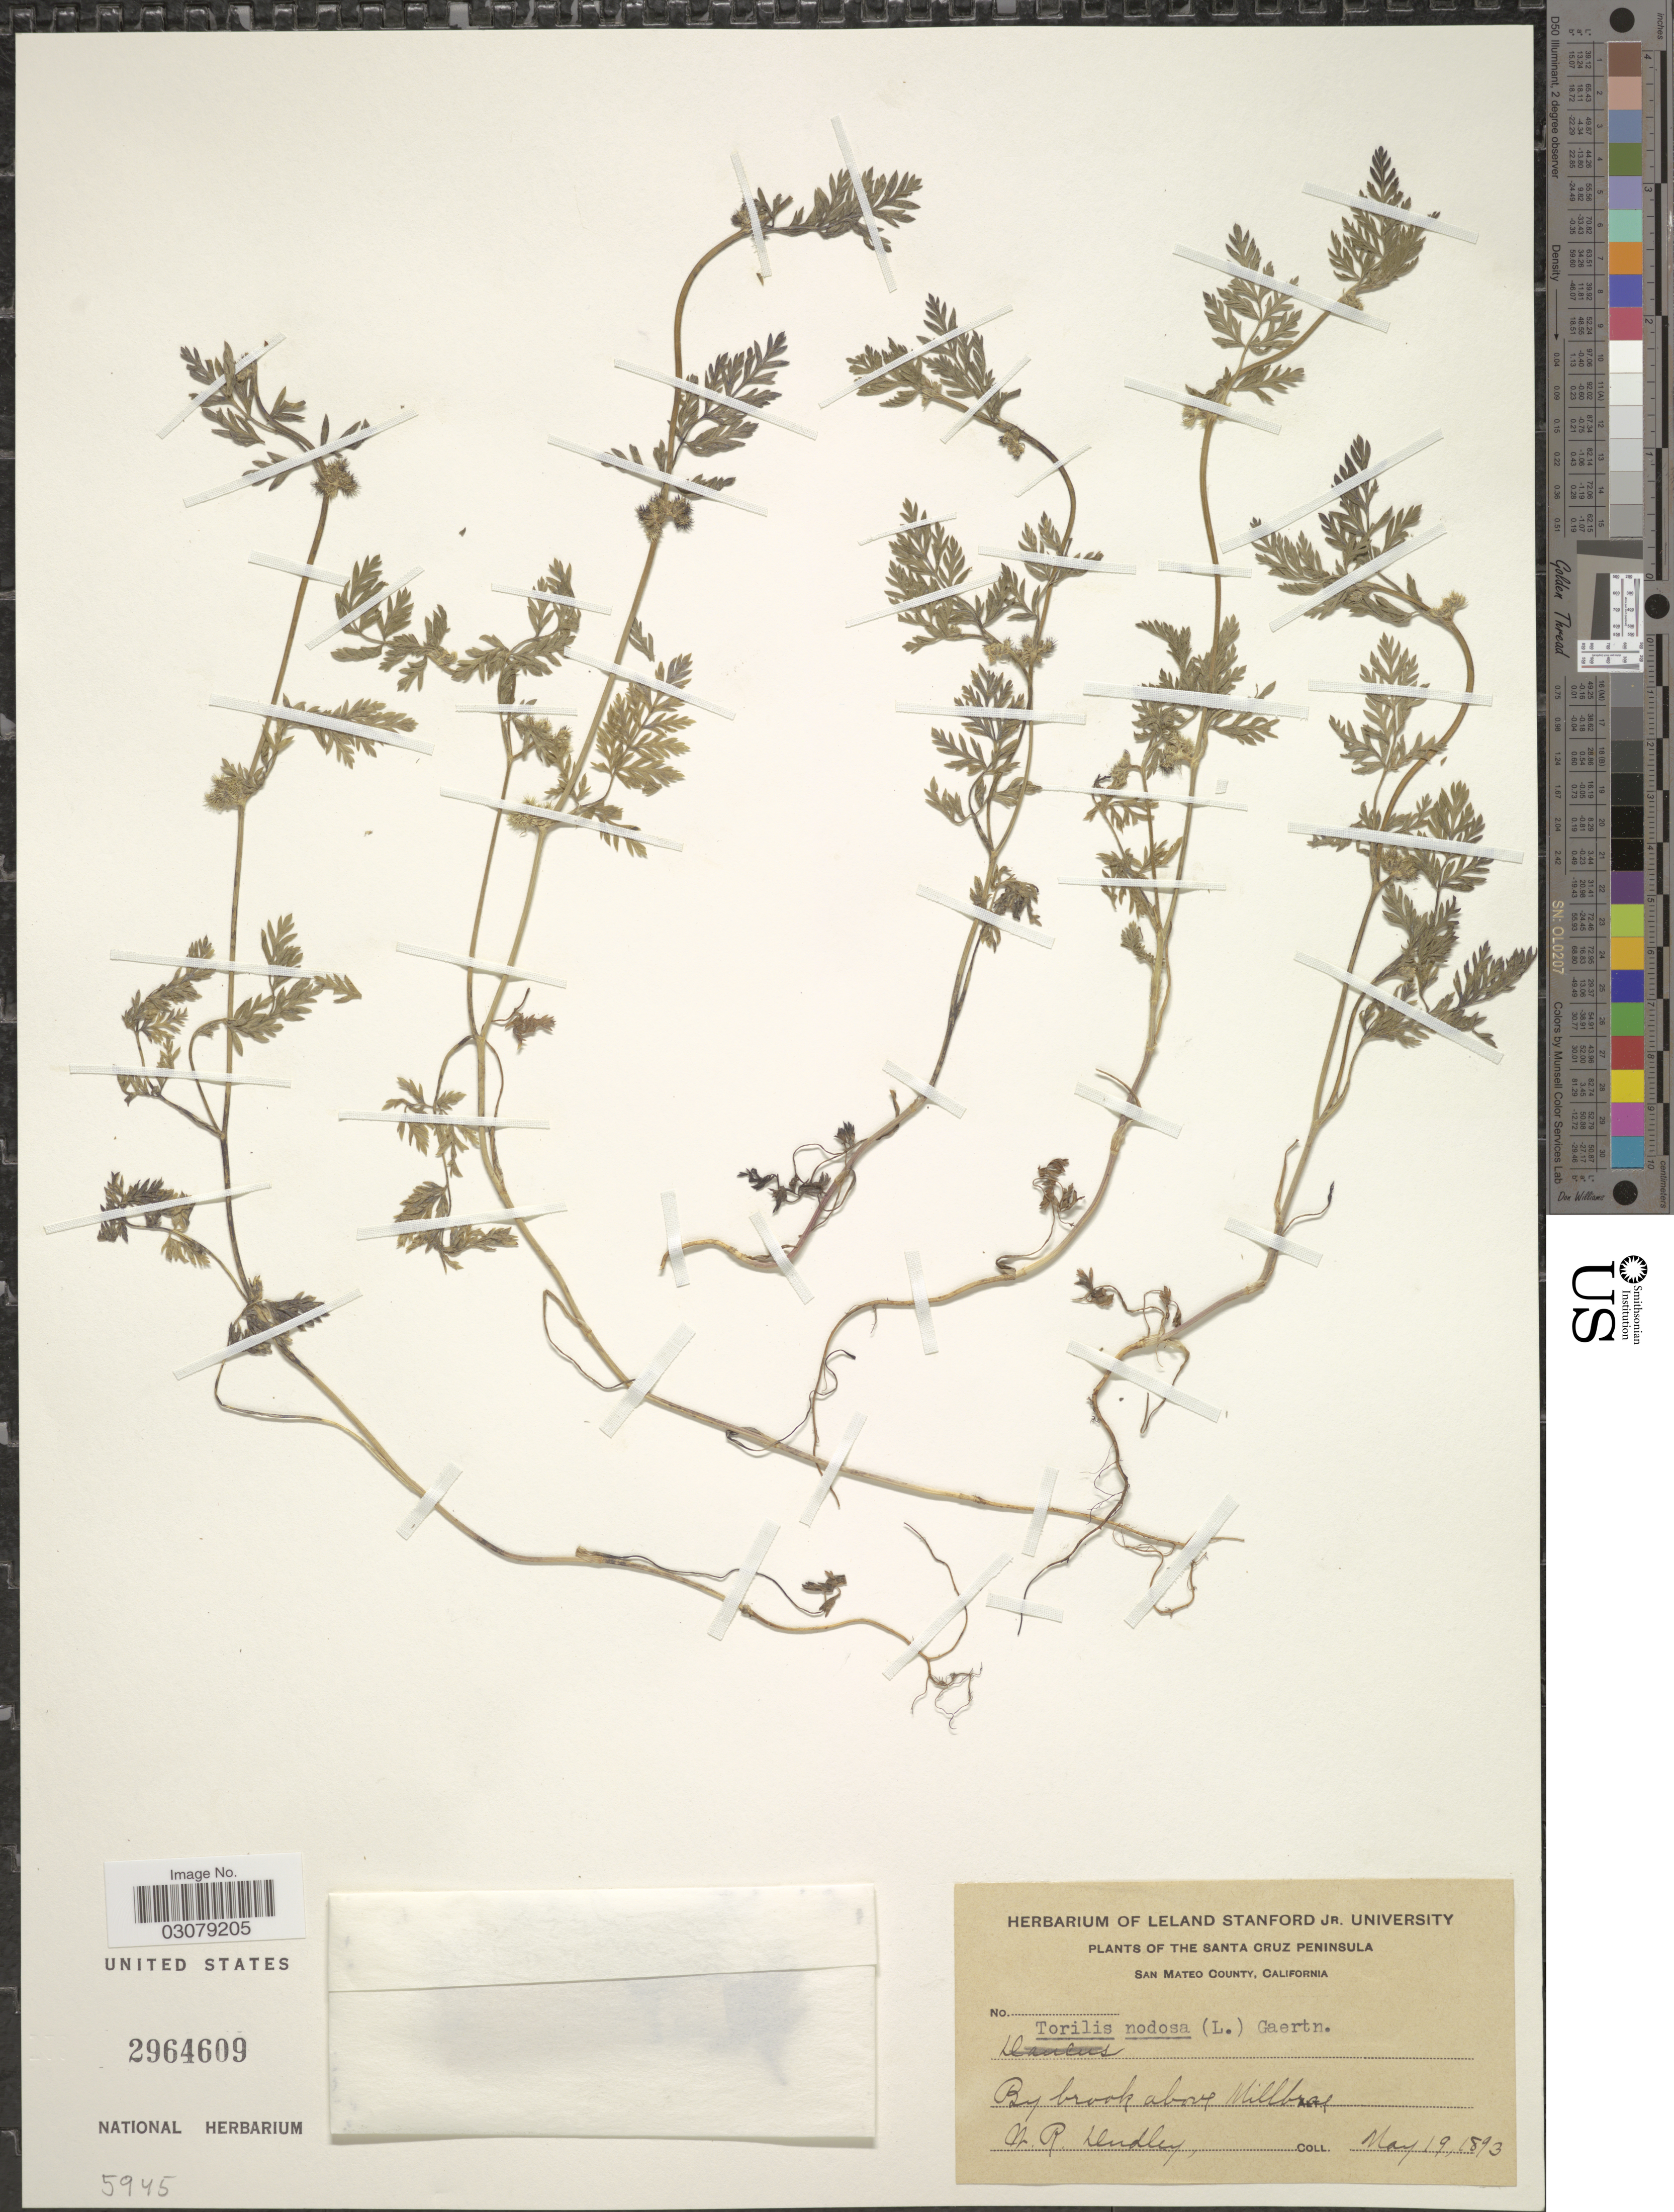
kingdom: Plantae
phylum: Tracheophyta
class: Magnoliopsida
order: Apiales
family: Apiaceae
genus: Torilis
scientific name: Torilis nodosa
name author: (L.) Gaertn.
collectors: W. Dudley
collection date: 1893-05-19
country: United States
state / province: California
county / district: San Mateo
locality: Santa Cruz Peninsula. San Mateo County. By brook above Millbrae.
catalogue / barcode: US 2964609